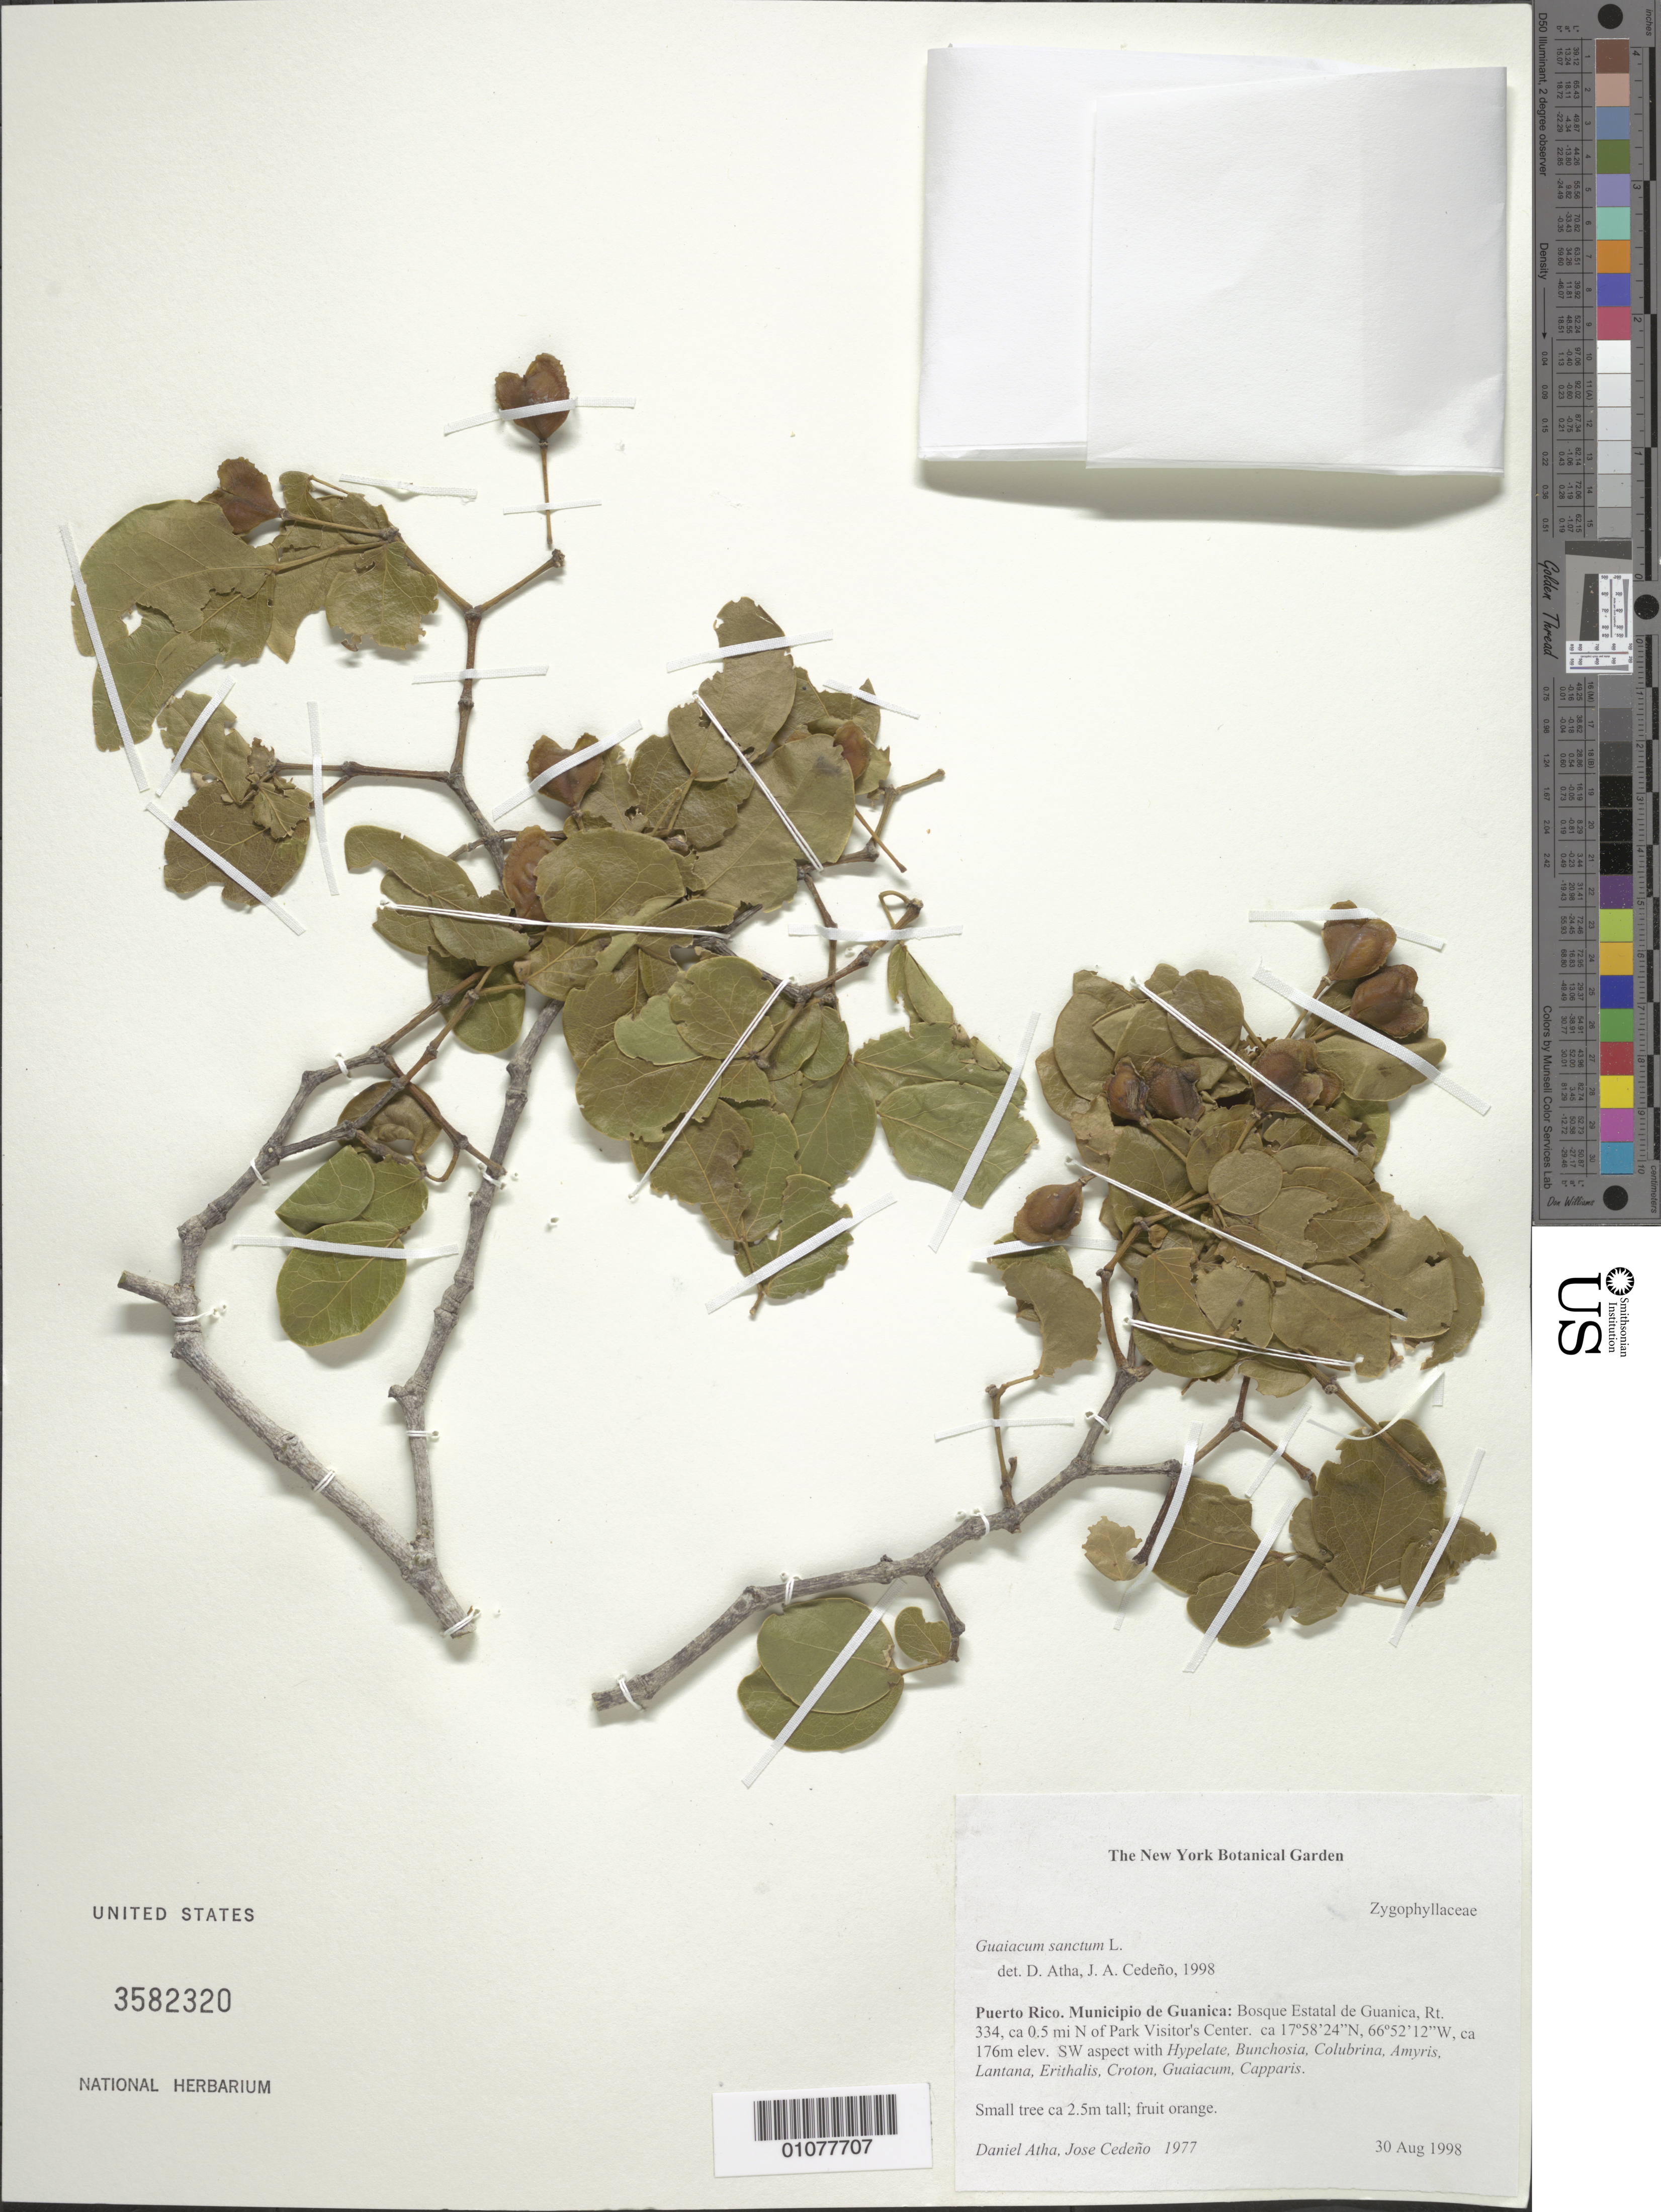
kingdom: Plantae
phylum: Tracheophyta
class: Magnoliopsida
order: Zygophyllales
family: Zygophyllaceae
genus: Guaiacum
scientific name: Guaiacum sanctum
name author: L.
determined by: Atha, D.; Cedeño, J.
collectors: D. Atha & J. A. Cedeño M.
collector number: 1977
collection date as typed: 30 Aug 1998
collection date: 1998-08-30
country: Puerto Rico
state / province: Guanica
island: Puerto Rico I.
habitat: SW aspect with Hypelate, Bunchosia, Colubrina, Amyris, Lantana, Erithalis, Croton, Guaiacum, and Capparis.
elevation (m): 176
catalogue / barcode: US 3582320